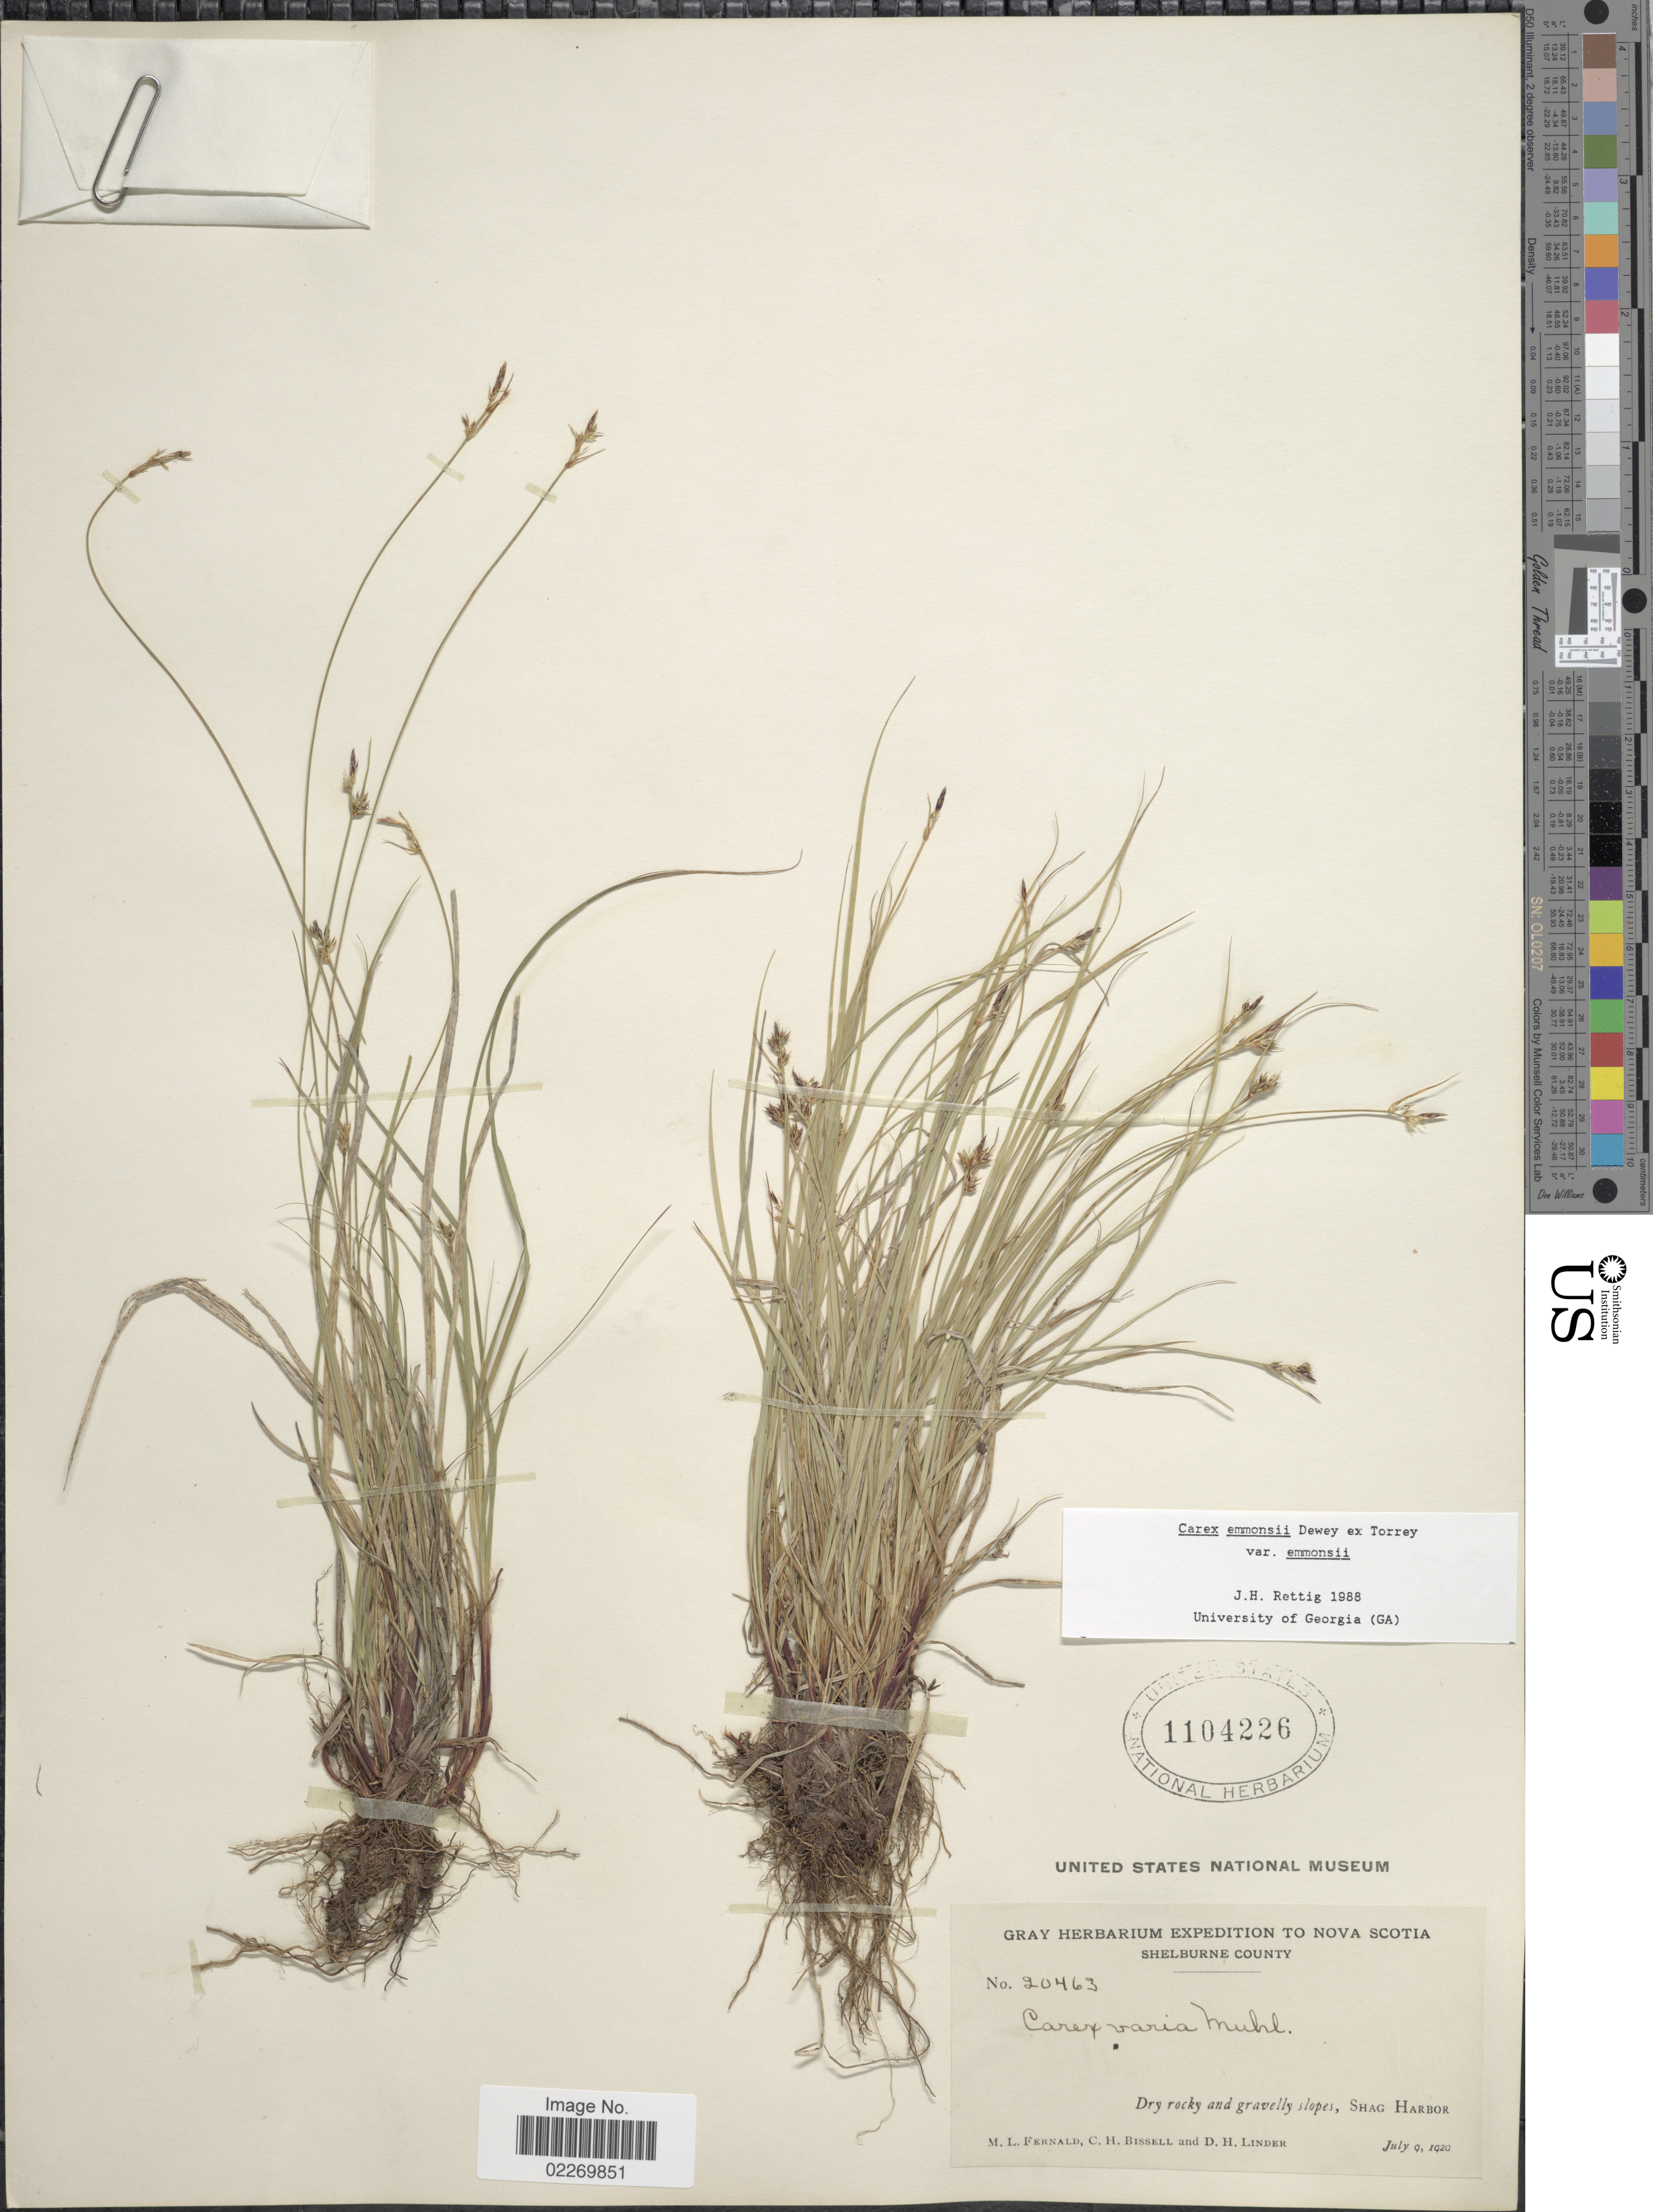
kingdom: Plantae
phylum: Tracheophyta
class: Liliopsida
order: Poales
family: Cyperaceae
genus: Carex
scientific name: Carex emmonsii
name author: Dewey ex Torr.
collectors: M. L. Fernald, C. Bissell & D. Linder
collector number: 20463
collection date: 1920-07-09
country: Canada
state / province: Nova Scotia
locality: Shelburne County. Dry rocky and gravelly slopes, Shag Harbor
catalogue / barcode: US 1104226